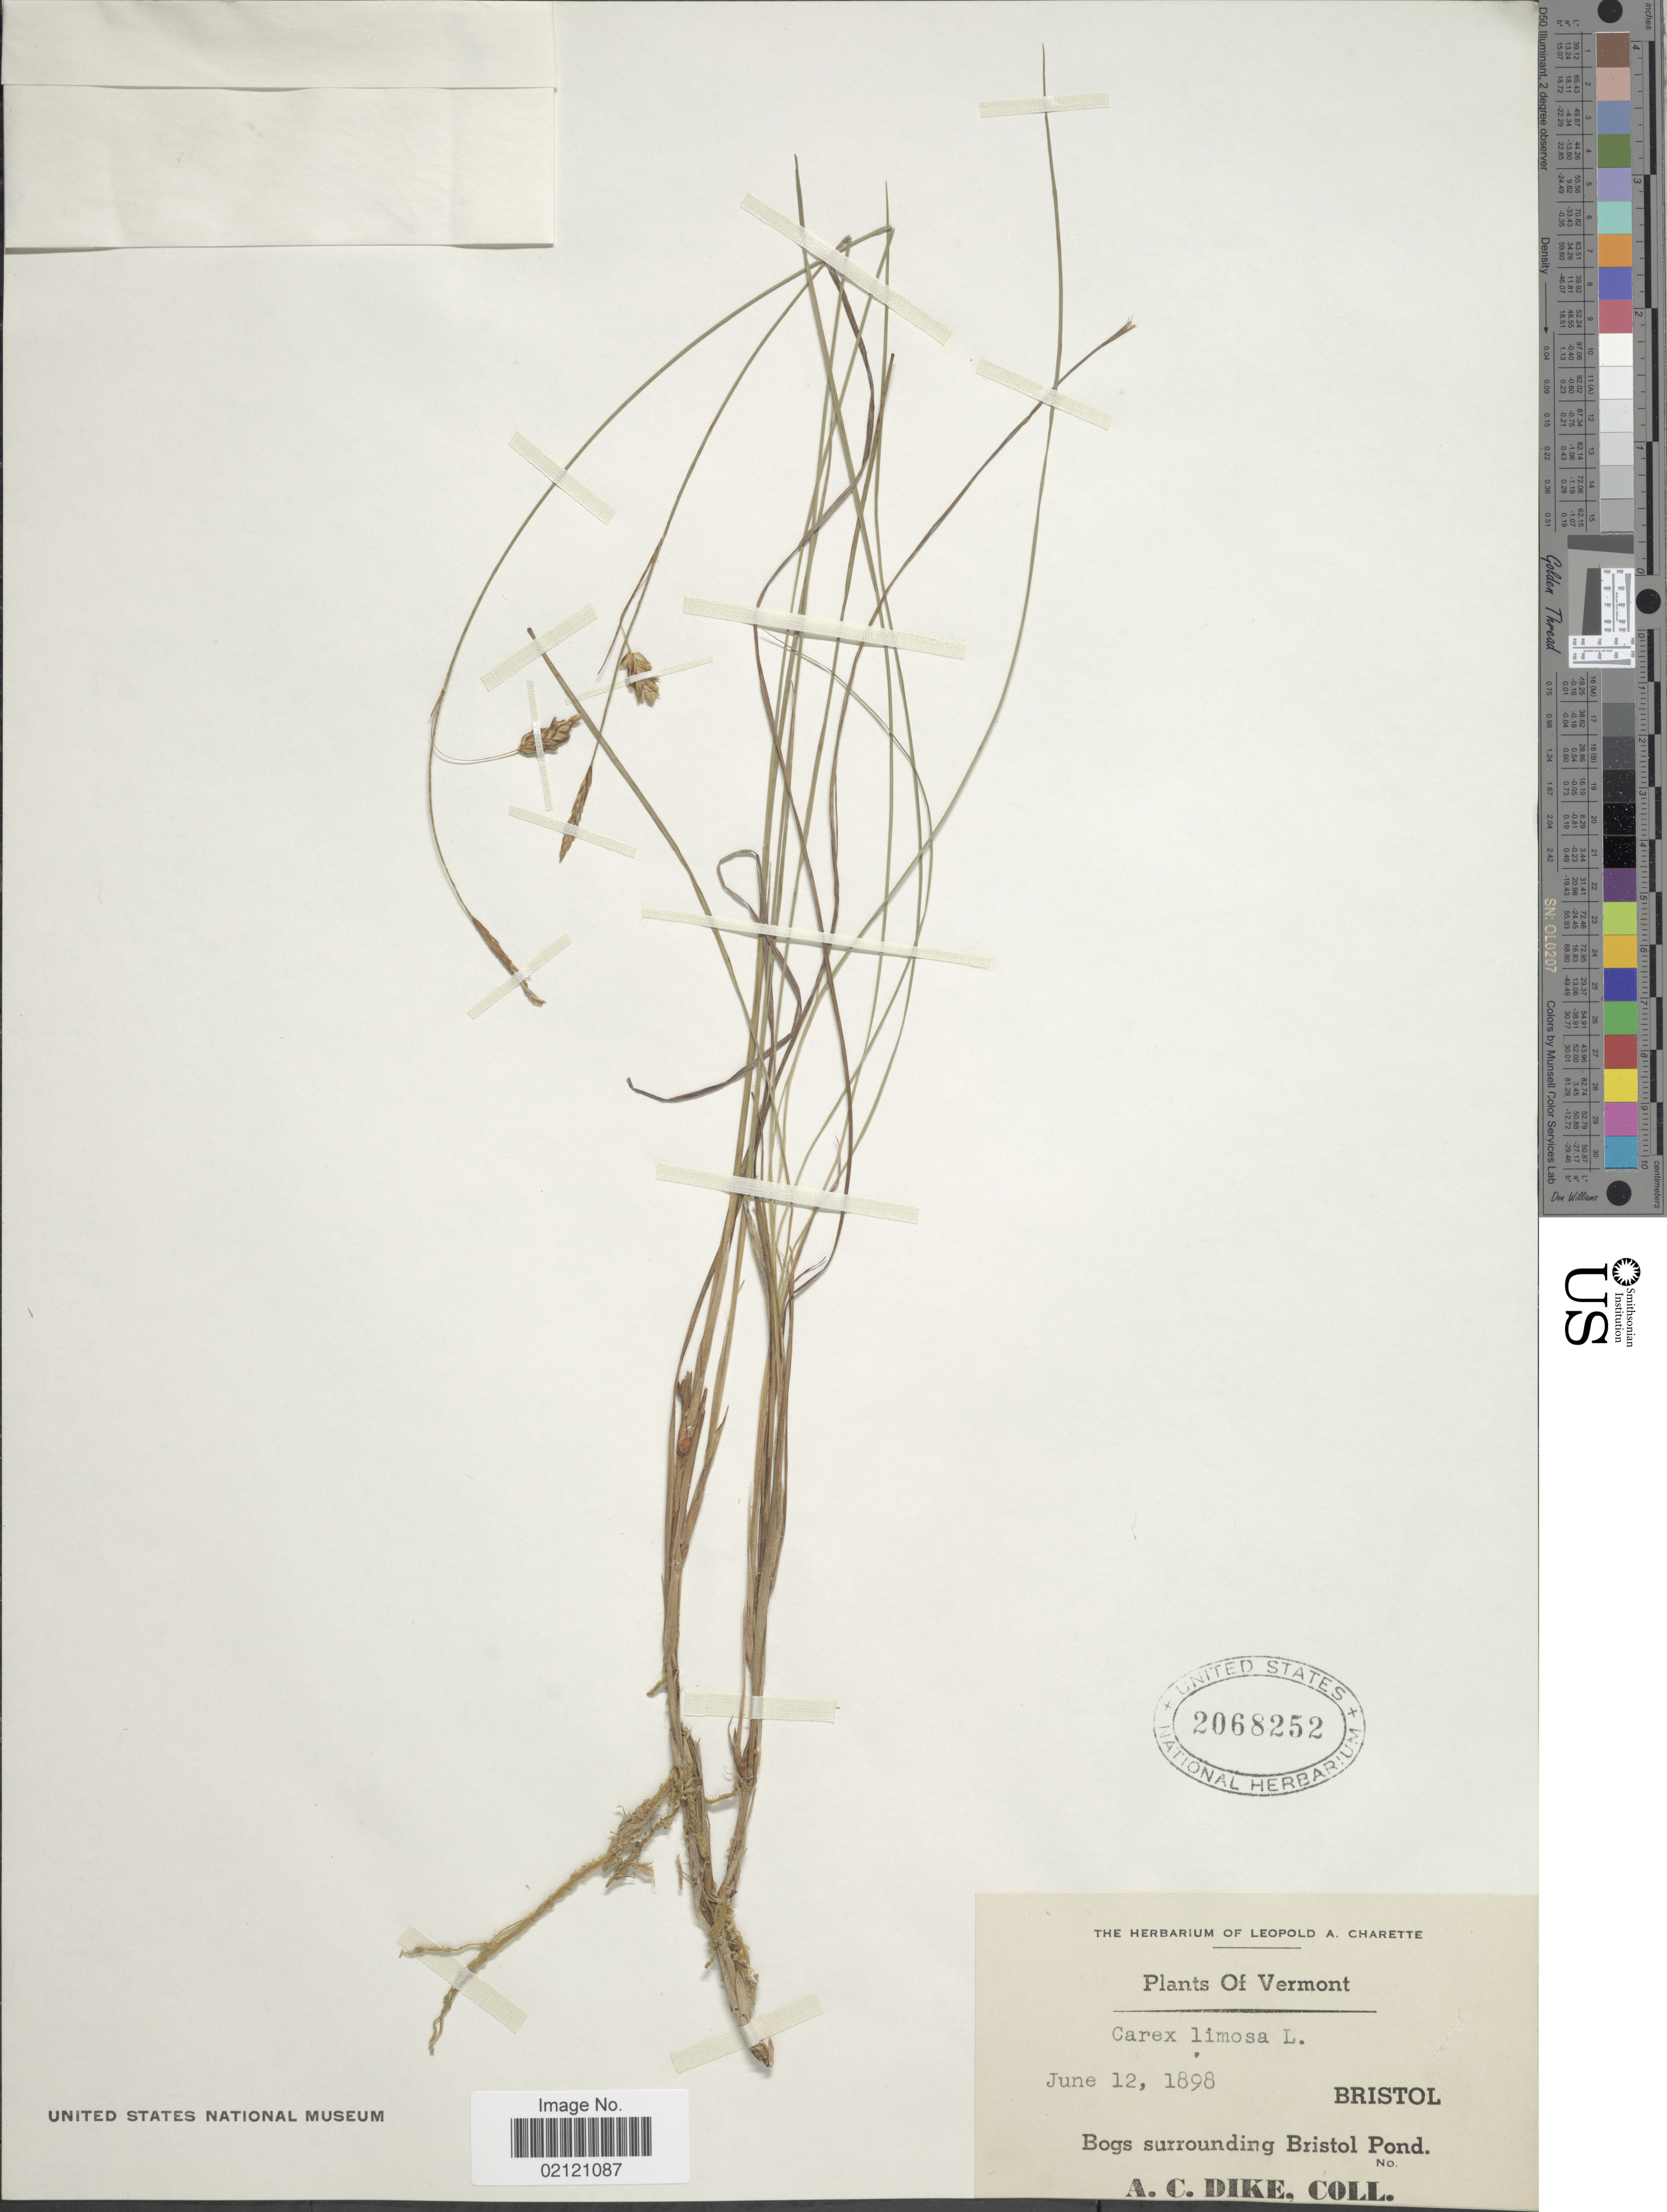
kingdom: Plantae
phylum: Tracheophyta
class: Liliopsida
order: Poales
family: Cyperaceae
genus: Carex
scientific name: Carex limosa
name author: L.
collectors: A. Dike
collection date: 1898-06-12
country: United States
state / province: Vermont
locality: Bristol, Bogs surrounding Bristol Pond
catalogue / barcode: US 2068252